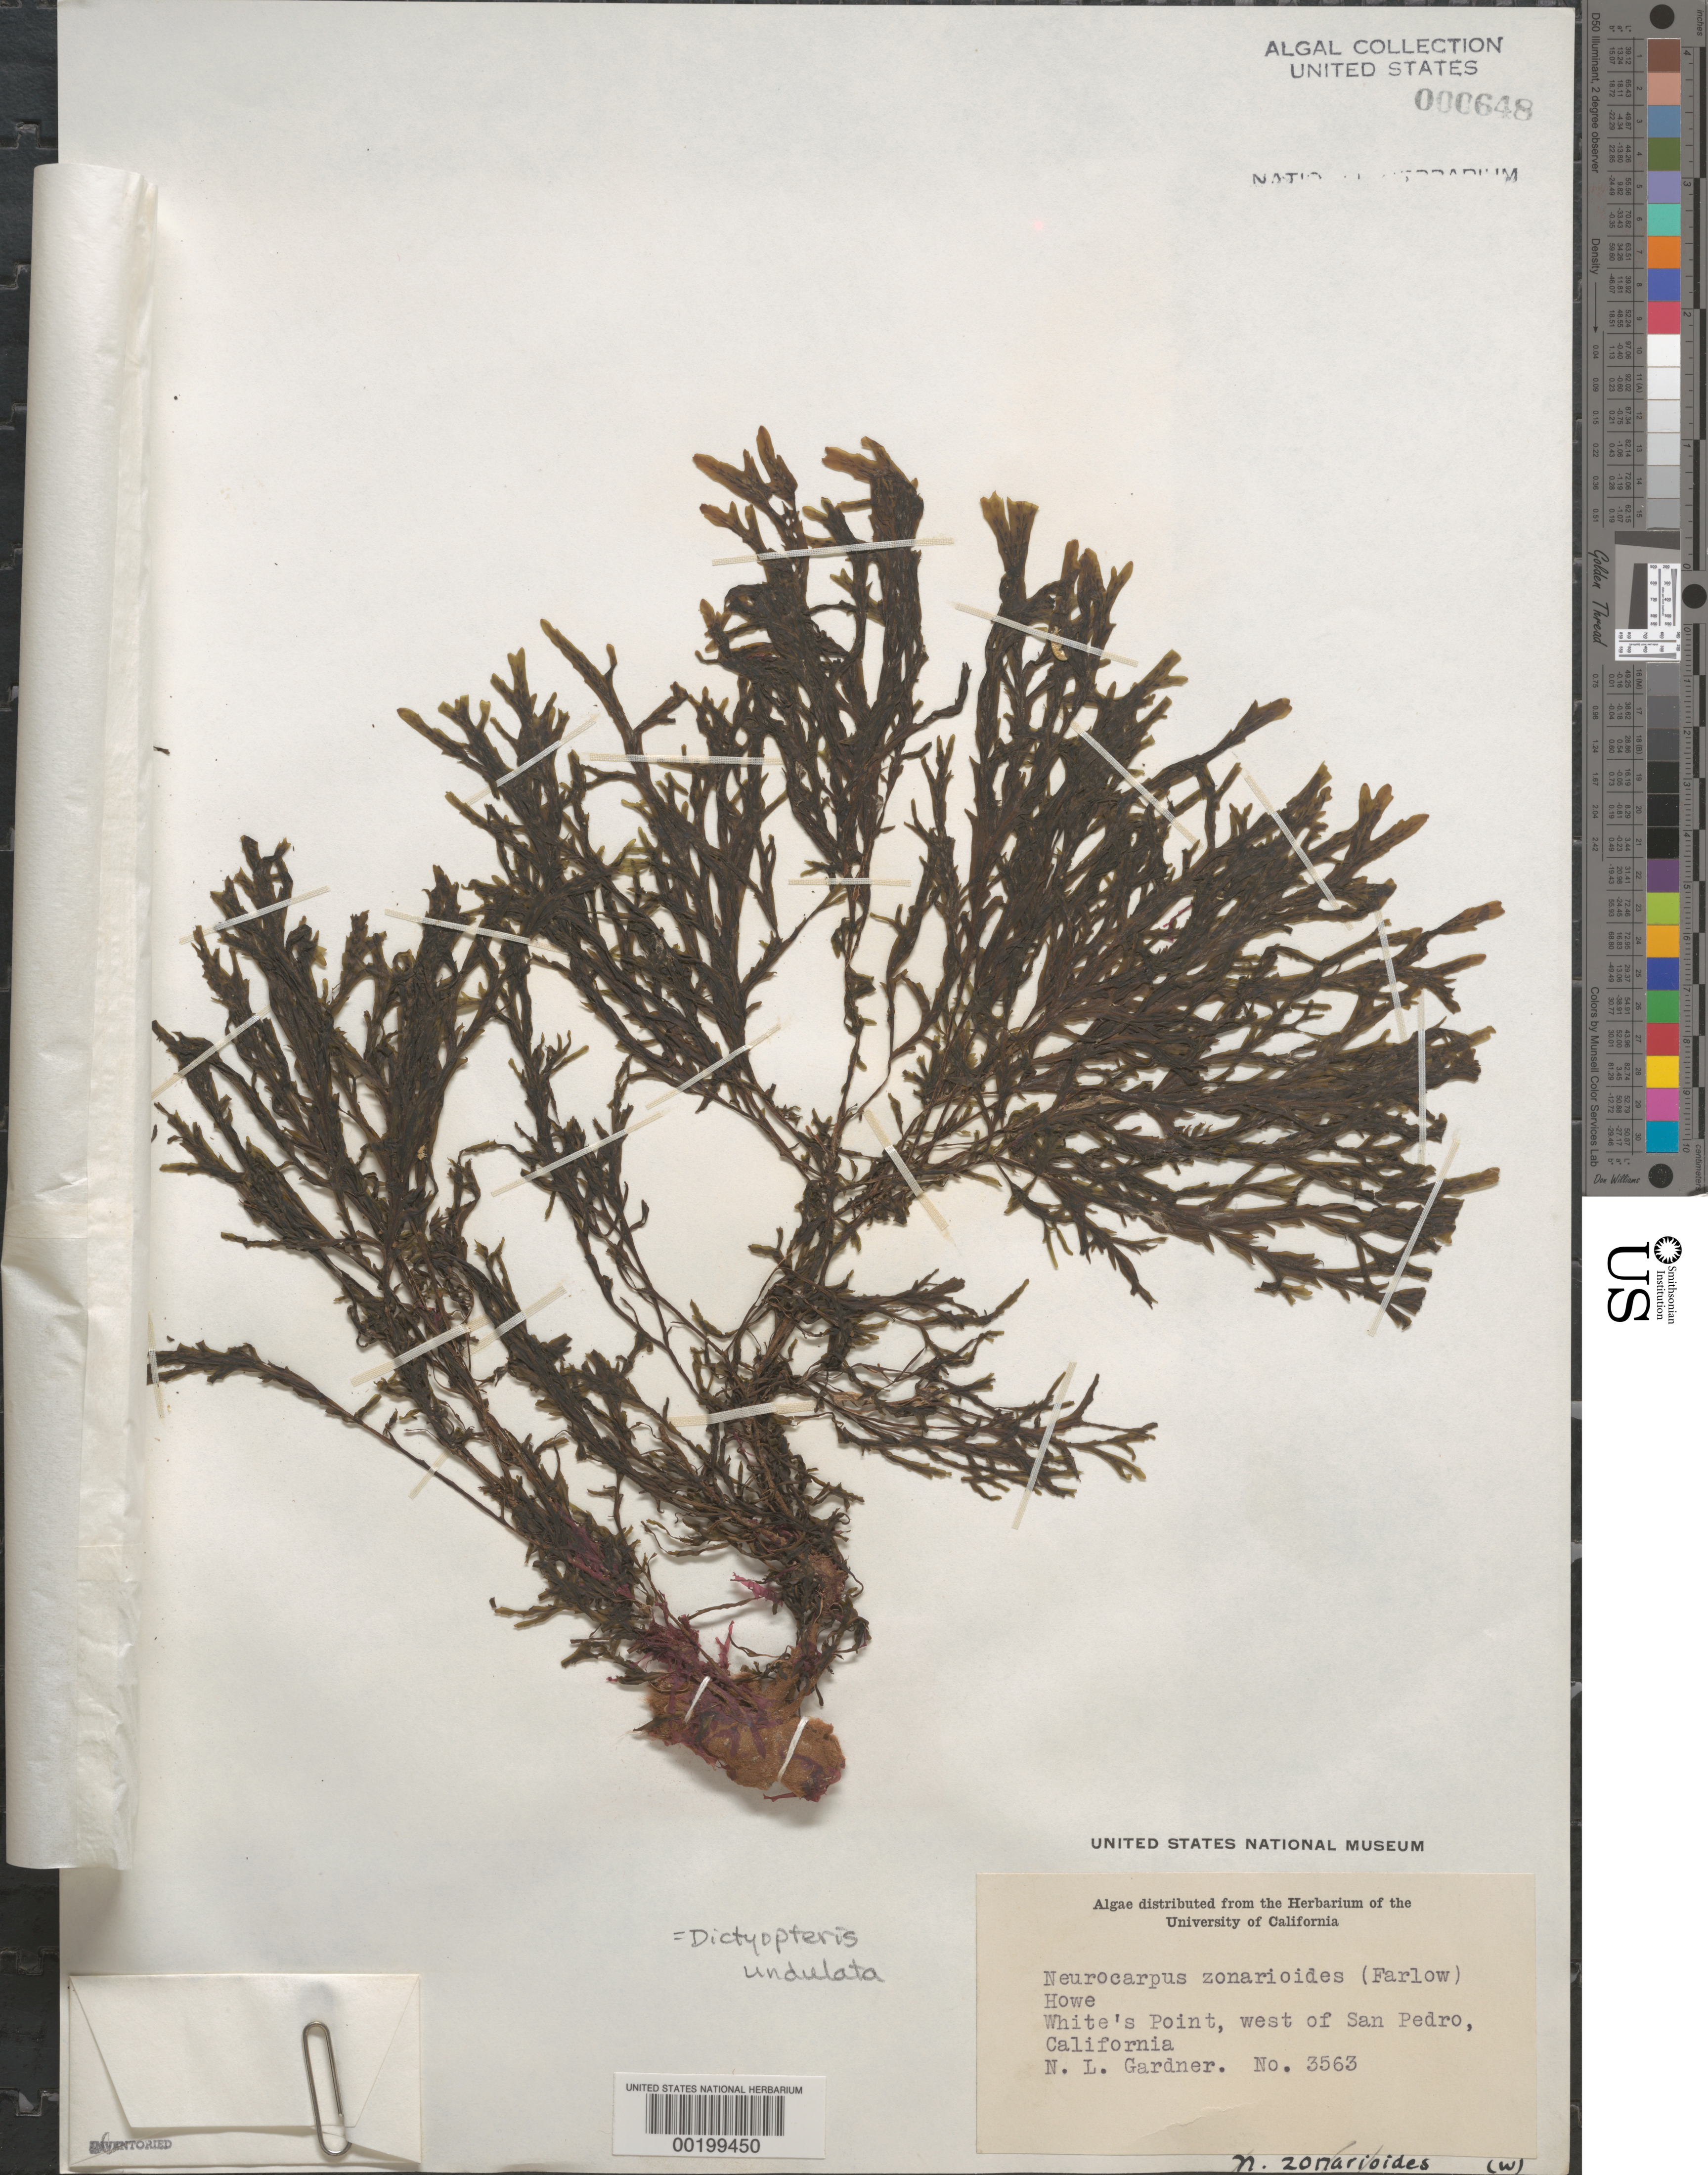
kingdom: Chromista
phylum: Ochrophyta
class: Phaeophyceae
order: Dictyotales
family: Dictyotaceae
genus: Dictyopteris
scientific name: Dictyopteris undulata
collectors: N. Gardner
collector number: NLG 3563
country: United States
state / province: California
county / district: Los Angeles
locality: White's Point, west of San Pedro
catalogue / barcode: US 648